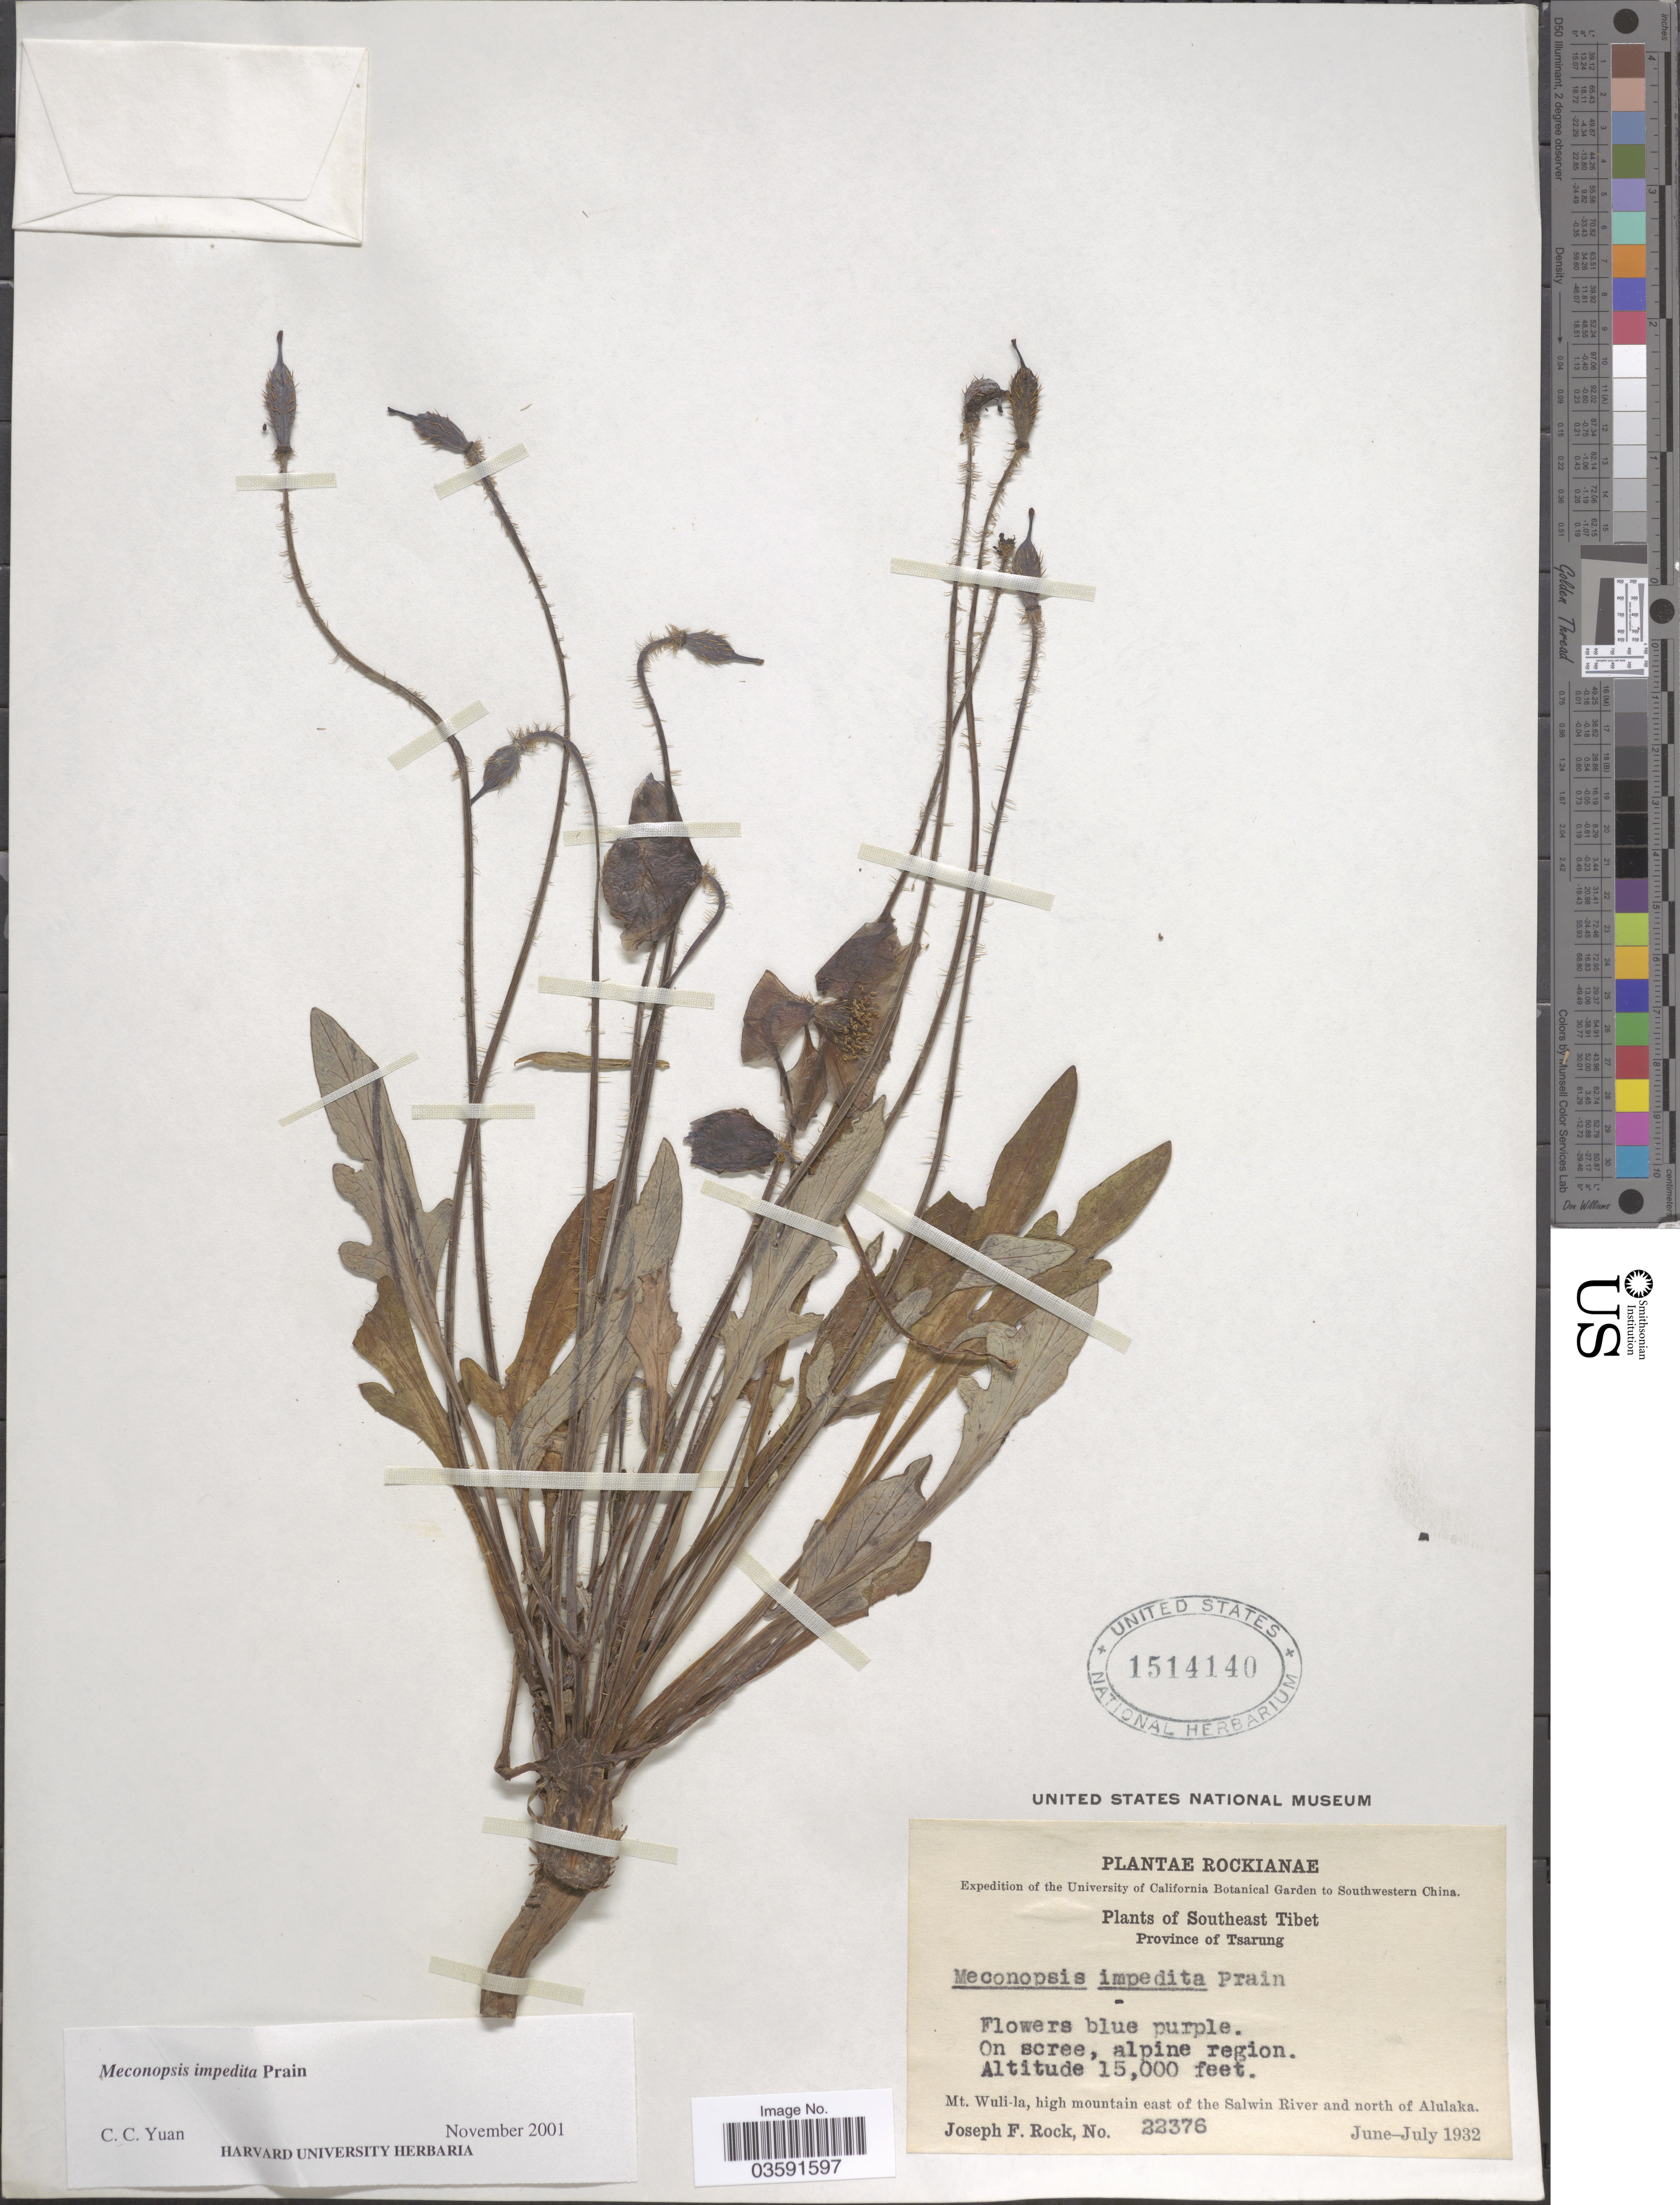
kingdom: Plantae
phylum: Tracheophyta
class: Magnoliopsida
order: Ranunculales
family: Papaveraceae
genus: Meconopsis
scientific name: Meconopsis impedita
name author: Prain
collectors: J. F. Rock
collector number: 22376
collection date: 1932-06/1932-07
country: China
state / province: Xizang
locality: Southwestern China. Southeast Tibet. Province of Tsarung. Mt. Wuli-la, high mountain east of the Salwin River and north of Alulaka.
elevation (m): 4572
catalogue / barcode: US 1514140